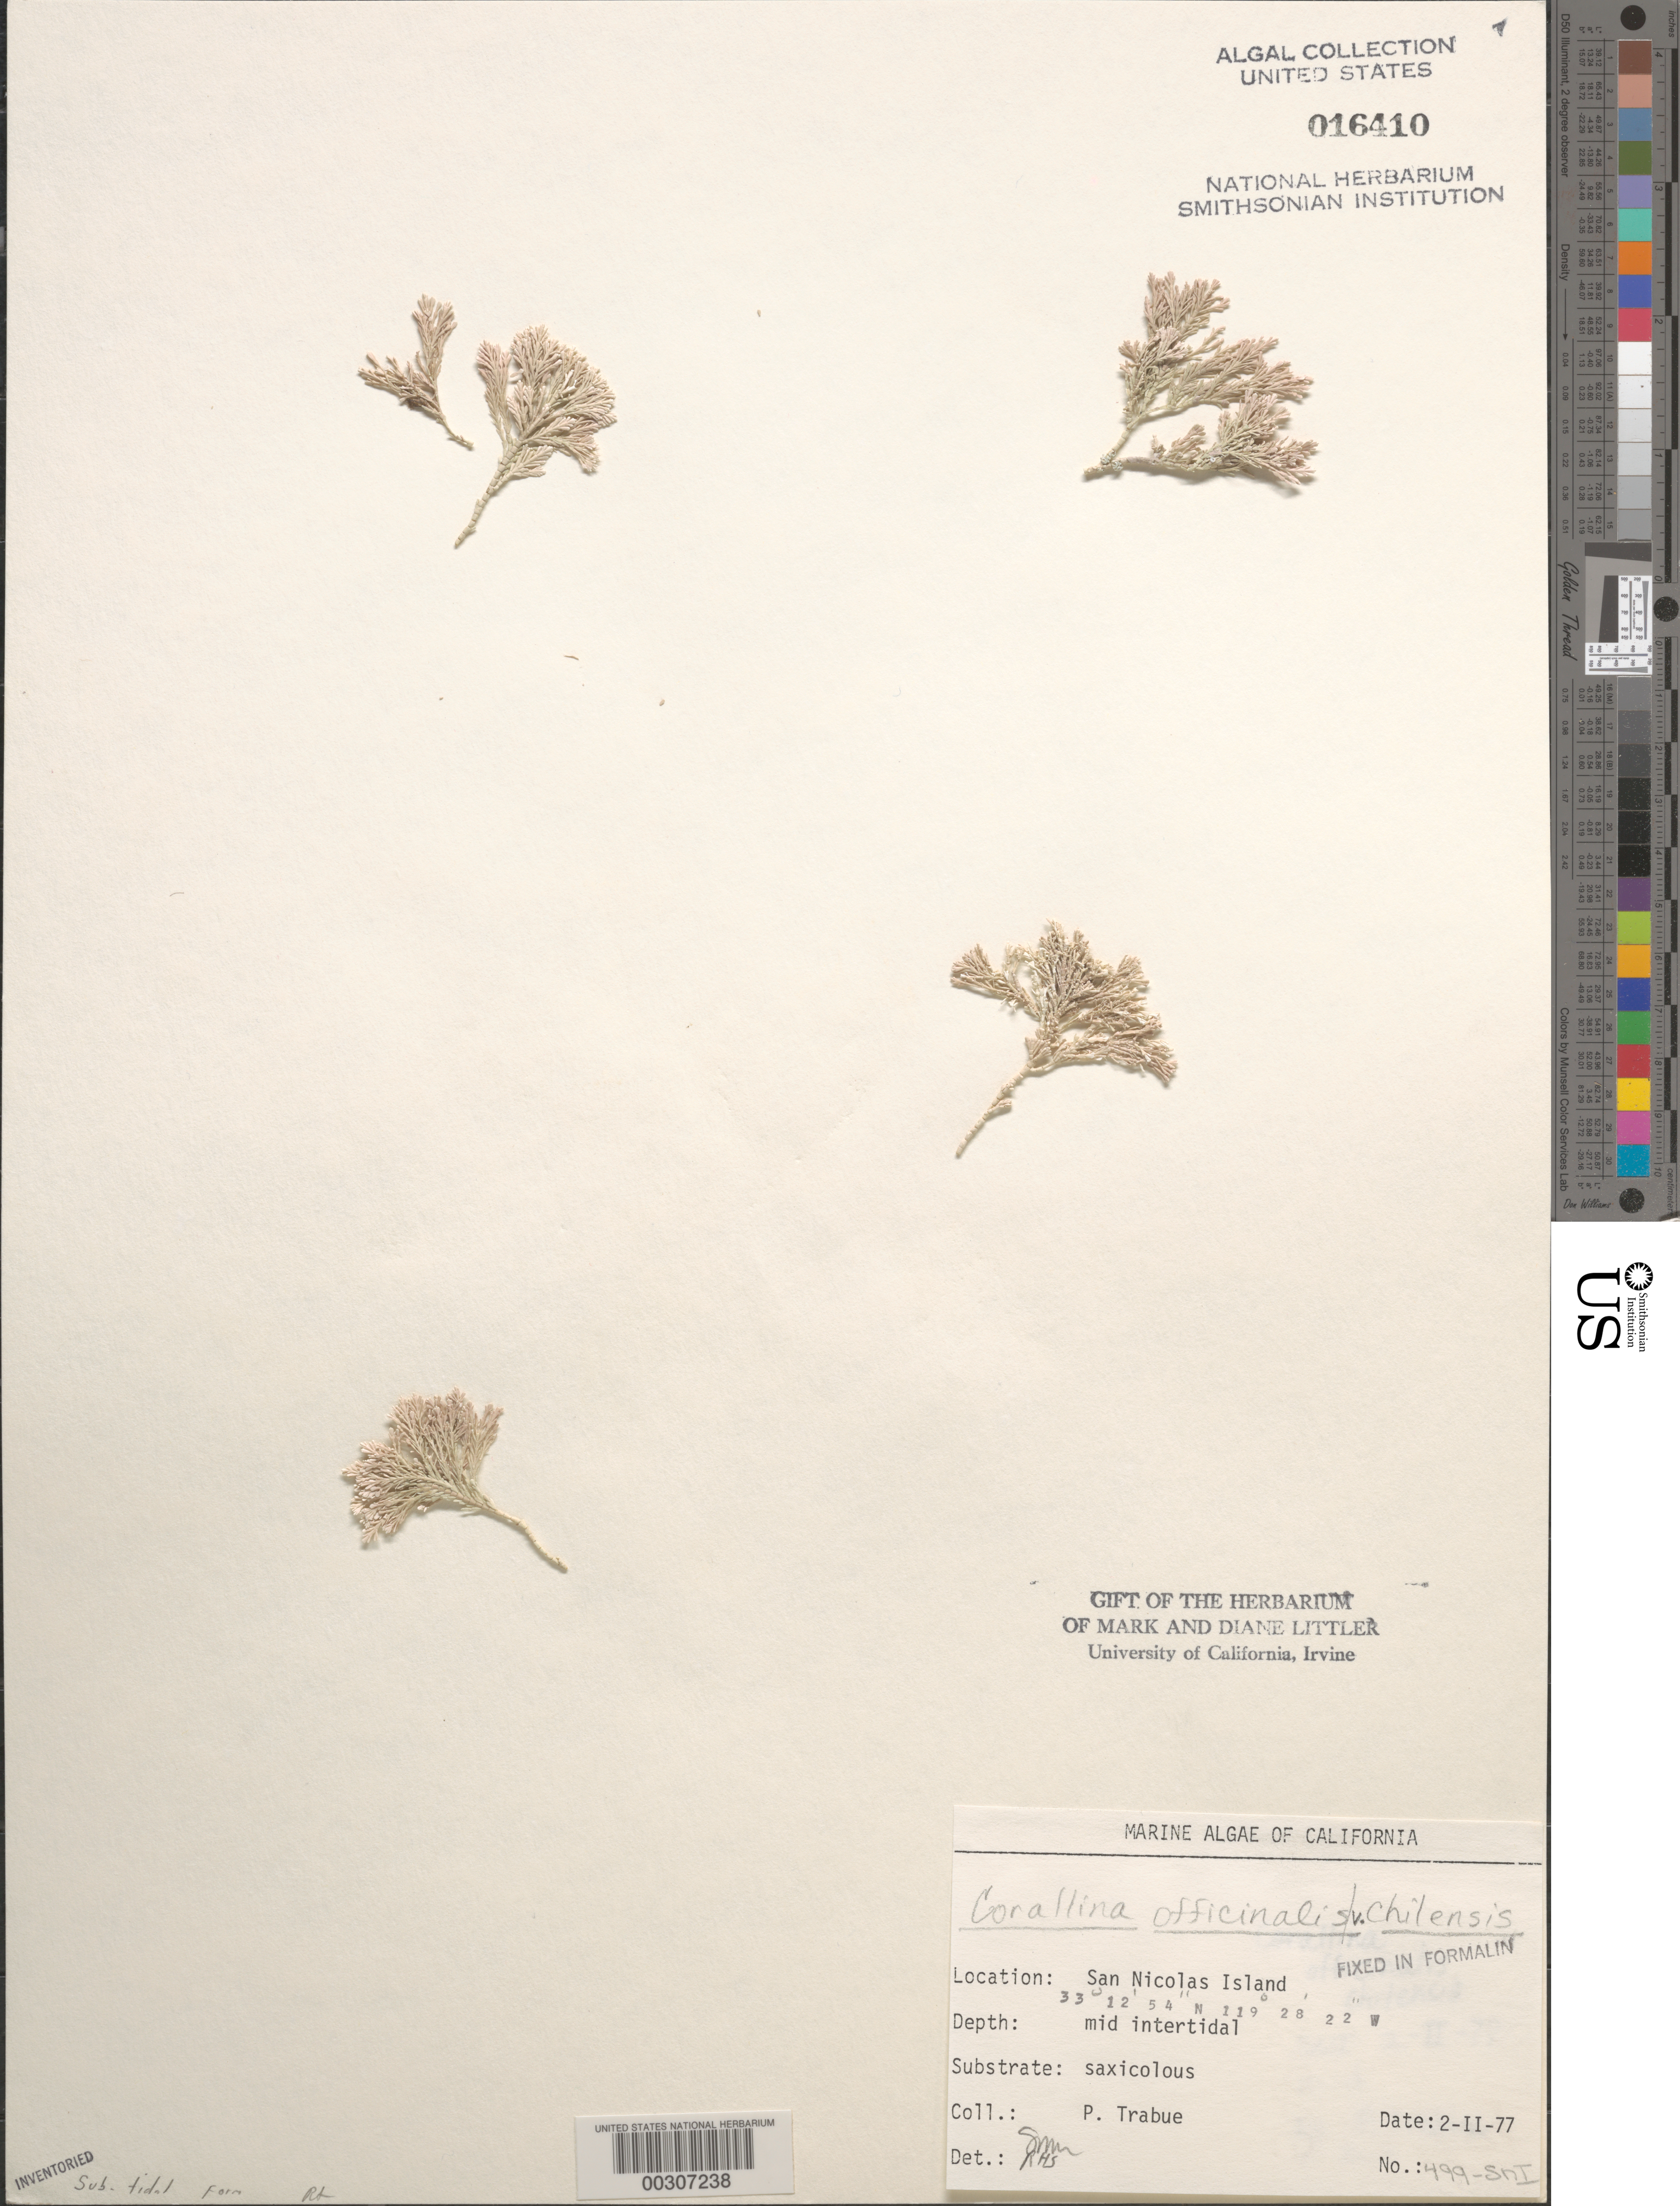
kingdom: Plantae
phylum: Rhodophyta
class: Florideophyceae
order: Corallinales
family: Corallinaceae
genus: Corallina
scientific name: Corallina officinalis var. chilensis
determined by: Sims, Robert H.; Murray, S. N.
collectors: P. J. Trabue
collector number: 499-sni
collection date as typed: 02 Feb 1977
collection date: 1977-02-02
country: United States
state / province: California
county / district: Ventura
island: San Nicolas Island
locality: Dutch Harbor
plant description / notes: BLM-SOCALBIGHT Rocky Intertidal Survey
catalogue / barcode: US 16410